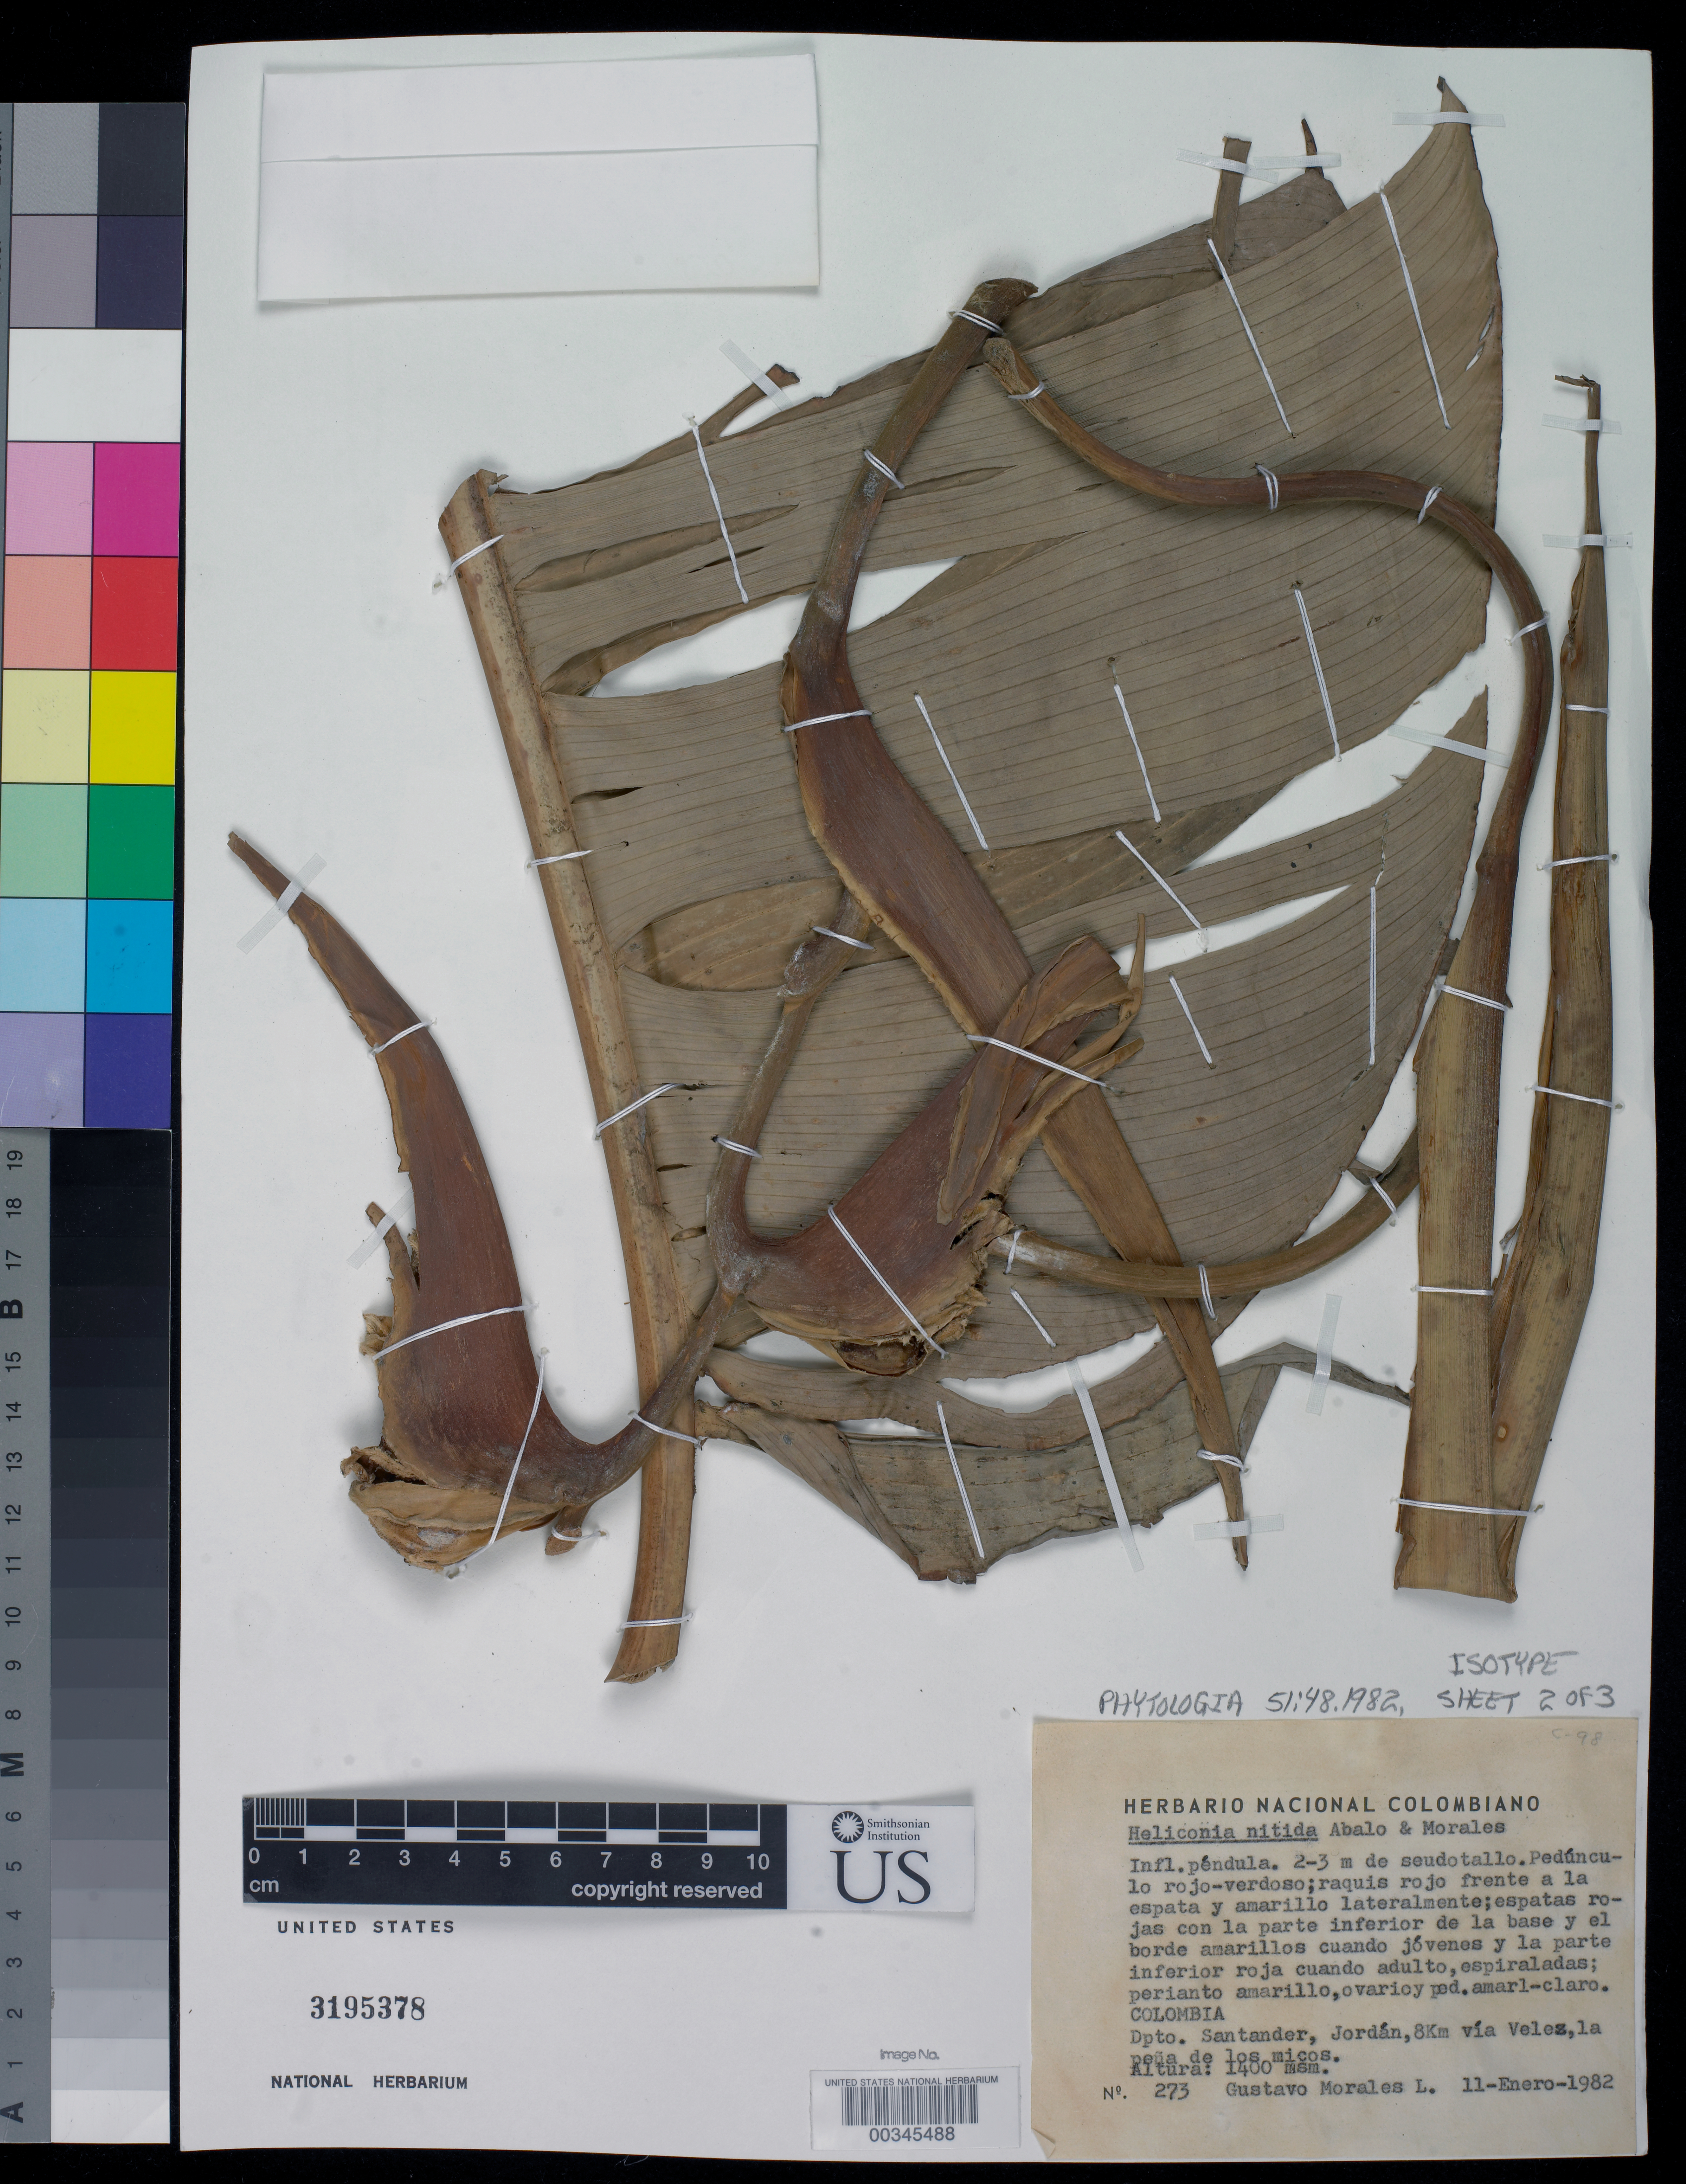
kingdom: Plantae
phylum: Tracheophyta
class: Liliopsida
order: Zingiberales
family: Heliconiaceae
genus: Heliconia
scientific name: Heliconia nitida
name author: Abalo & G. Morales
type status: Isotype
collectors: G. Morales L.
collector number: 273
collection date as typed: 11 Jan 1982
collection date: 1982-01-11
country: Colombia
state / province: Santander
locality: Jordan, 8 km via Velez, La Pena de Los Micos.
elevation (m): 1400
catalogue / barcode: US 3195378